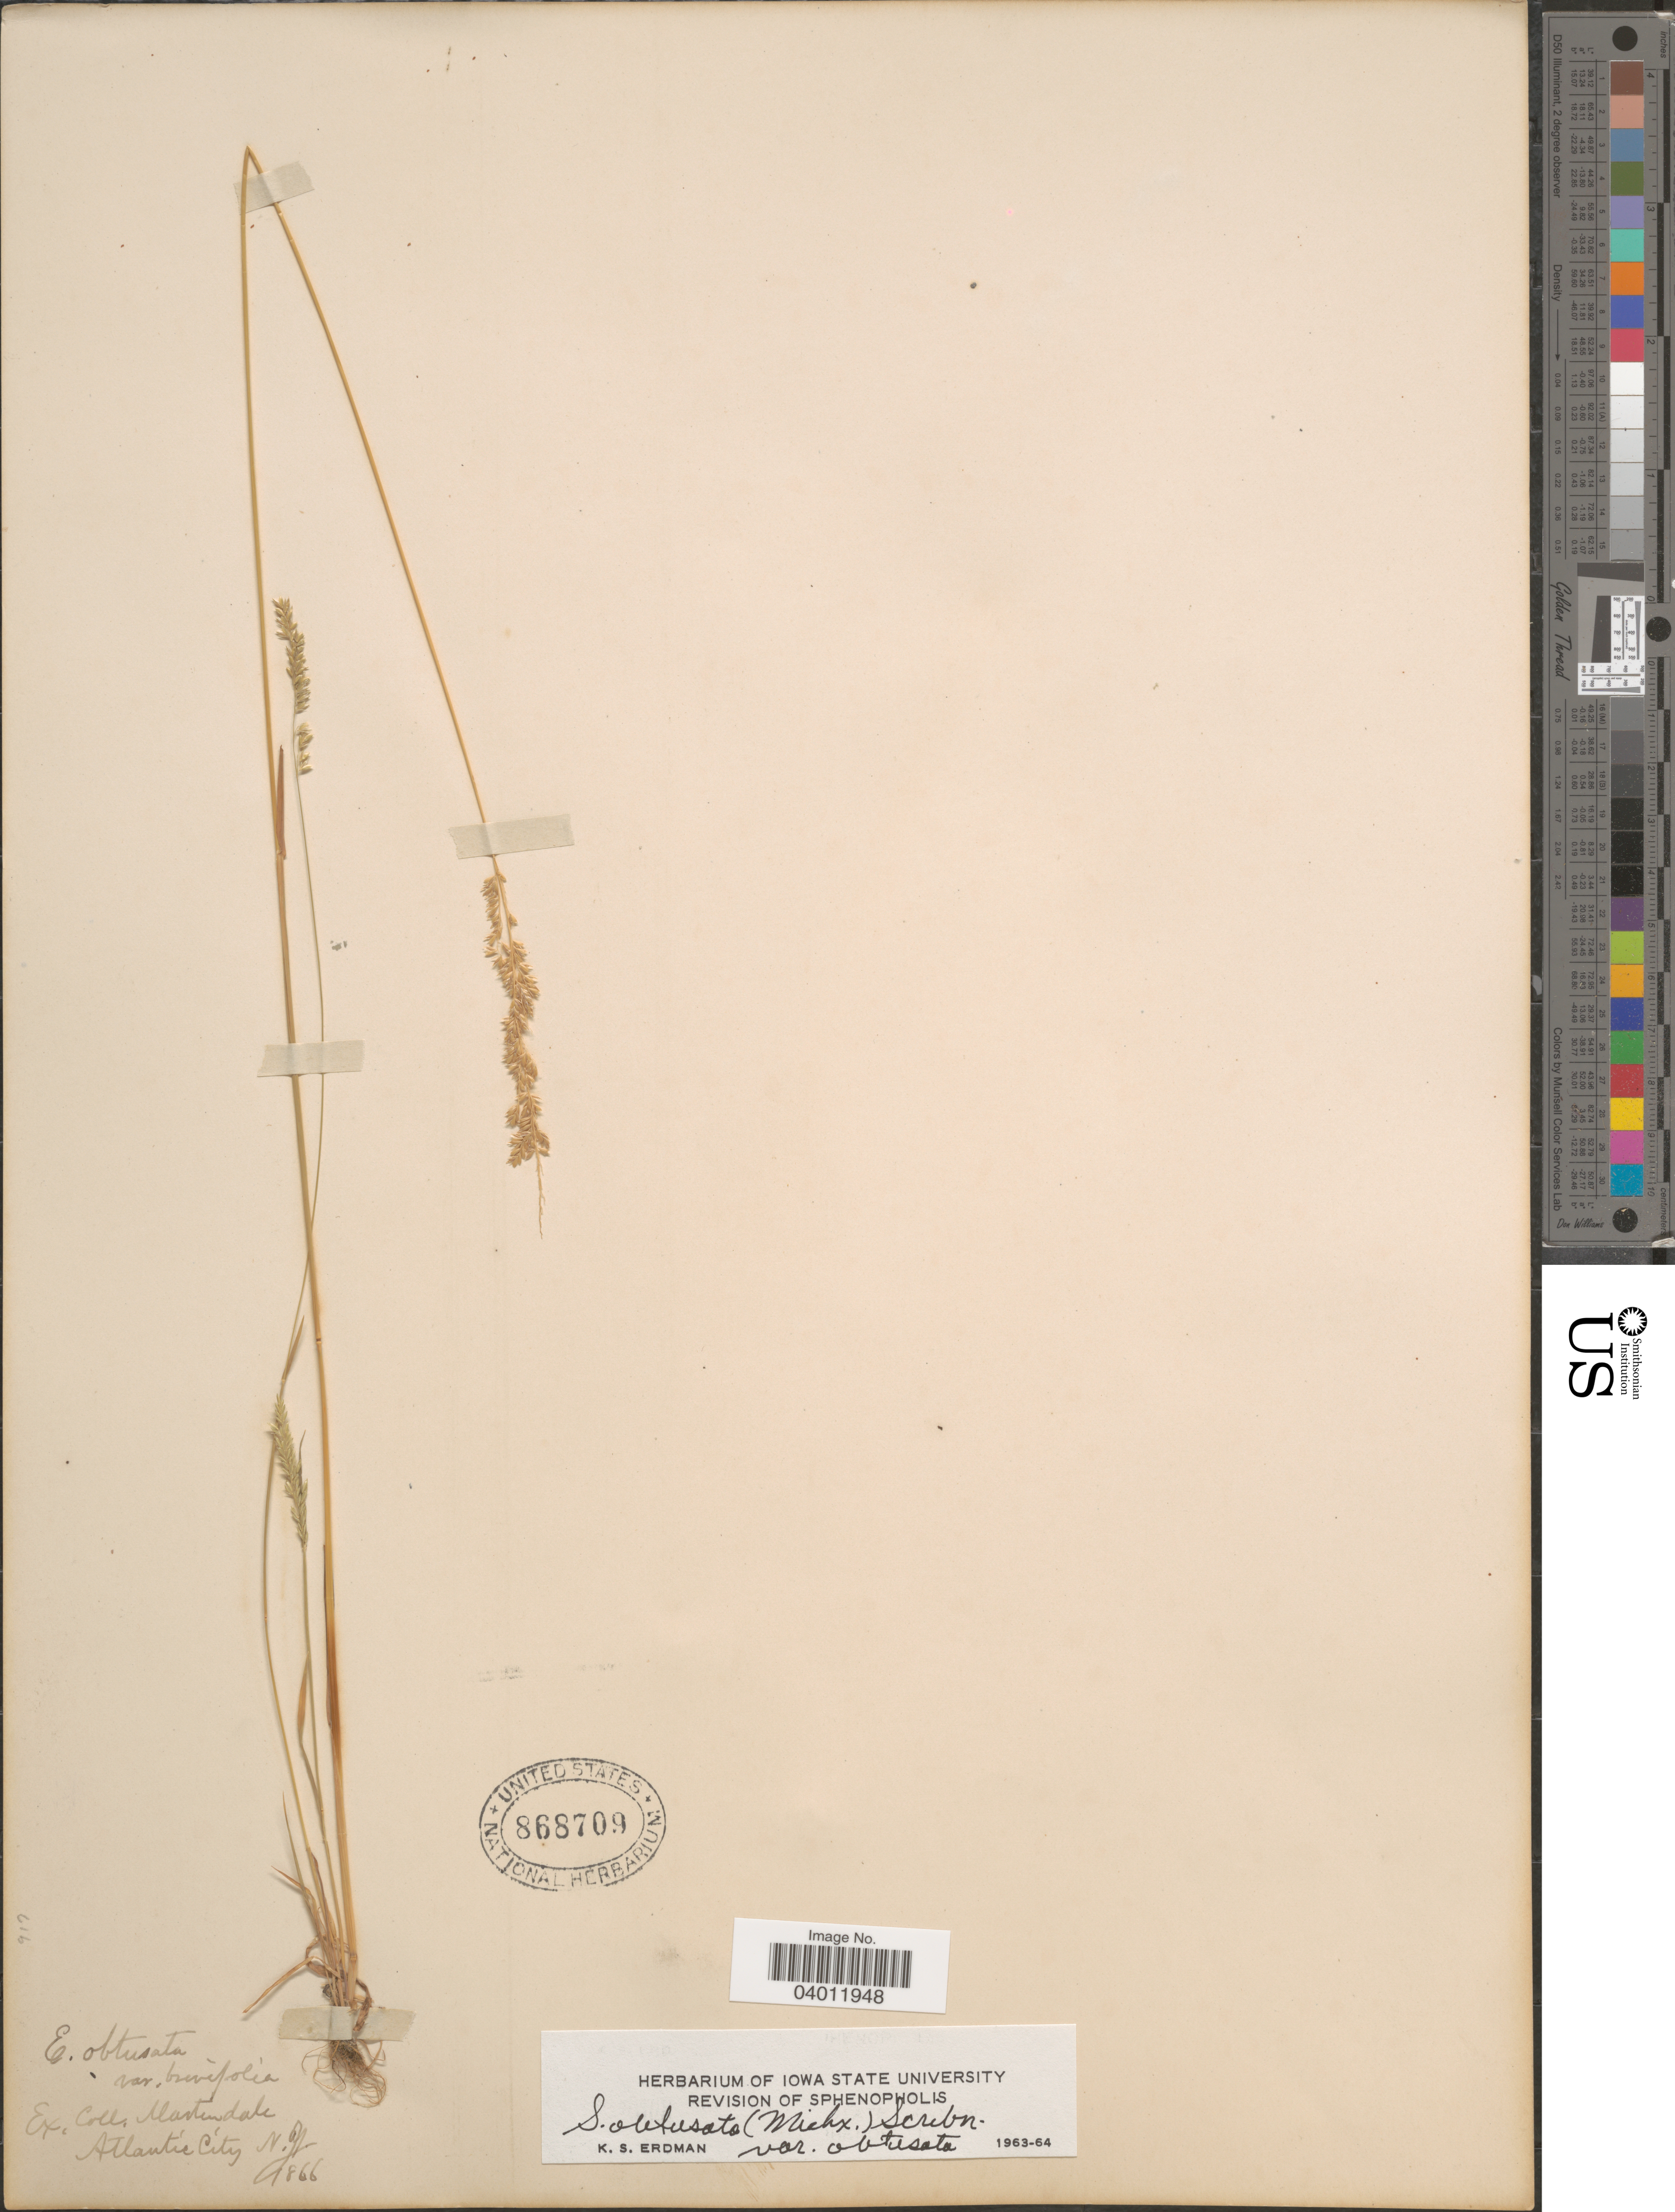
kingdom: Plantae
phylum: Tracheophyta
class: Liliopsida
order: Poales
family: Poaceae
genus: Sphenopholis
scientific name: Sphenopholis obtusata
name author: (Michx.) Scribn.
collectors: Martindale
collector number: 917 ?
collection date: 1866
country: United States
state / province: New Jersey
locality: Atlantic City.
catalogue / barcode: US 868709